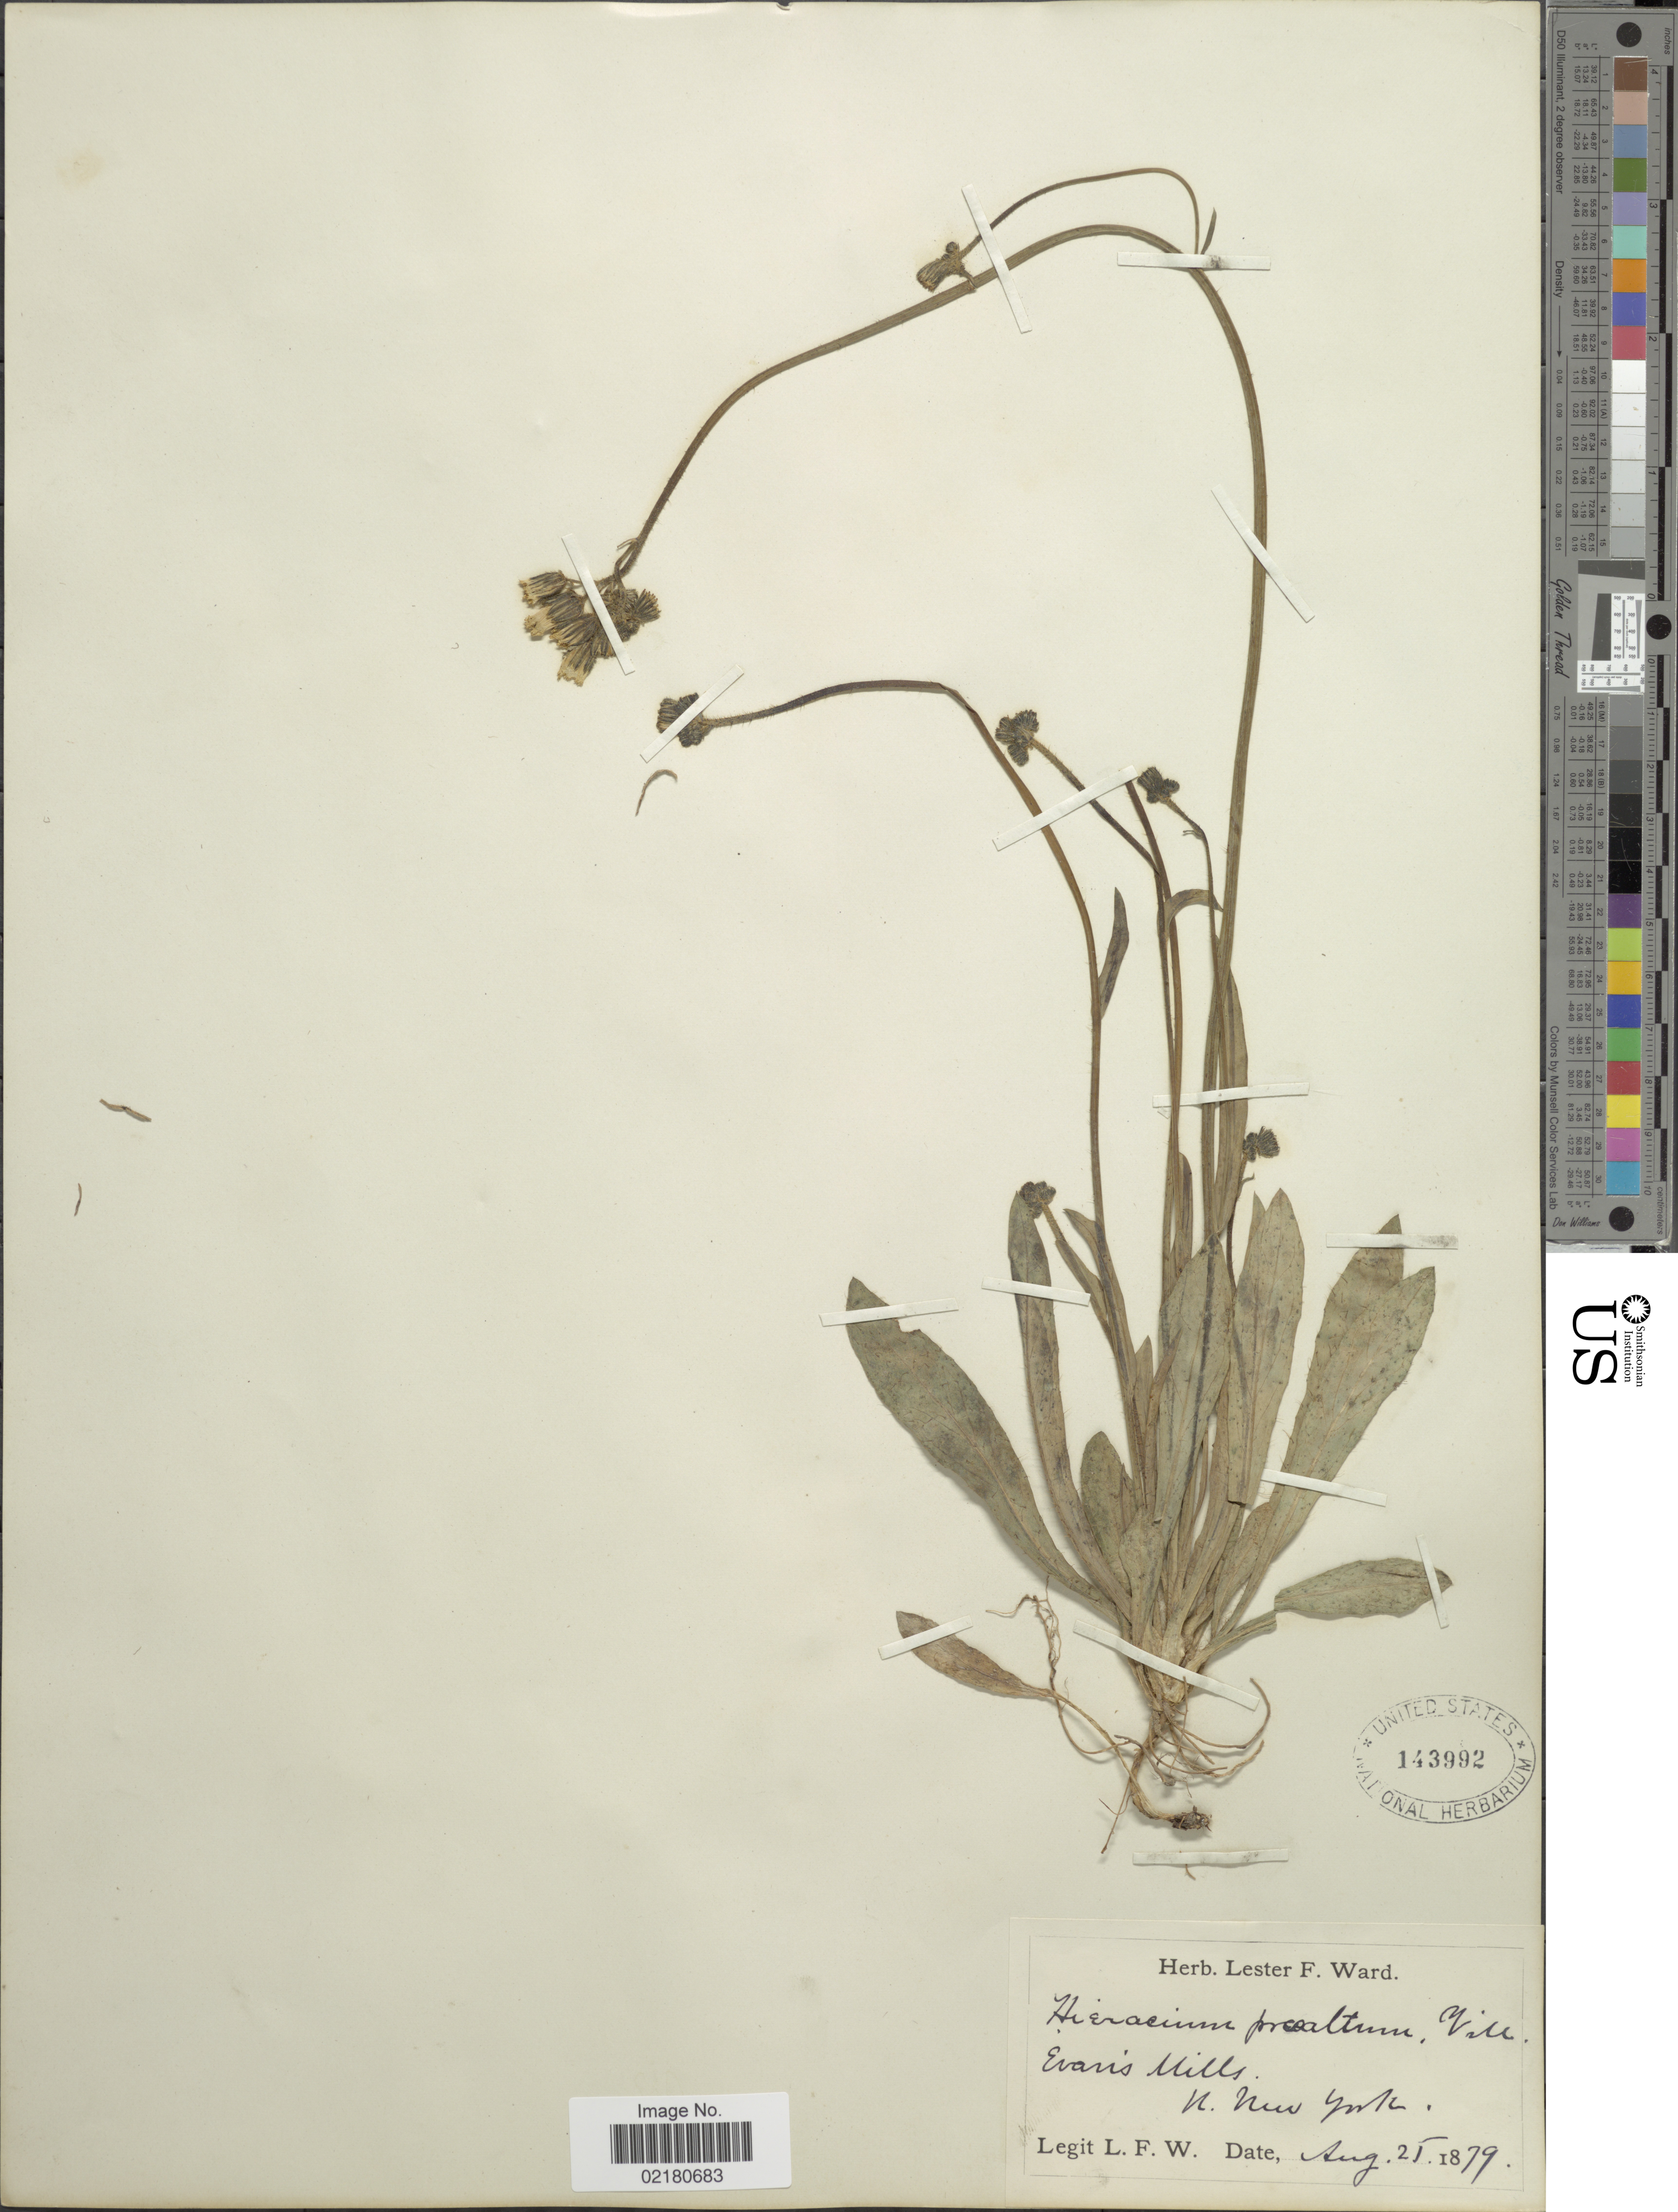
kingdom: Plantae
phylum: Tracheophyta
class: Magnoliopsida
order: Asterales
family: Asteraceae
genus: Pilosella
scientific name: Pilosella piloselloides subsp. praealta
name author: (Gochnat) S. Bräut. & Greuter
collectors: L. F. Ward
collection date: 1879-08-21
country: United States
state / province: New York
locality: Evans Mills, N. New York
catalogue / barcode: US 143992